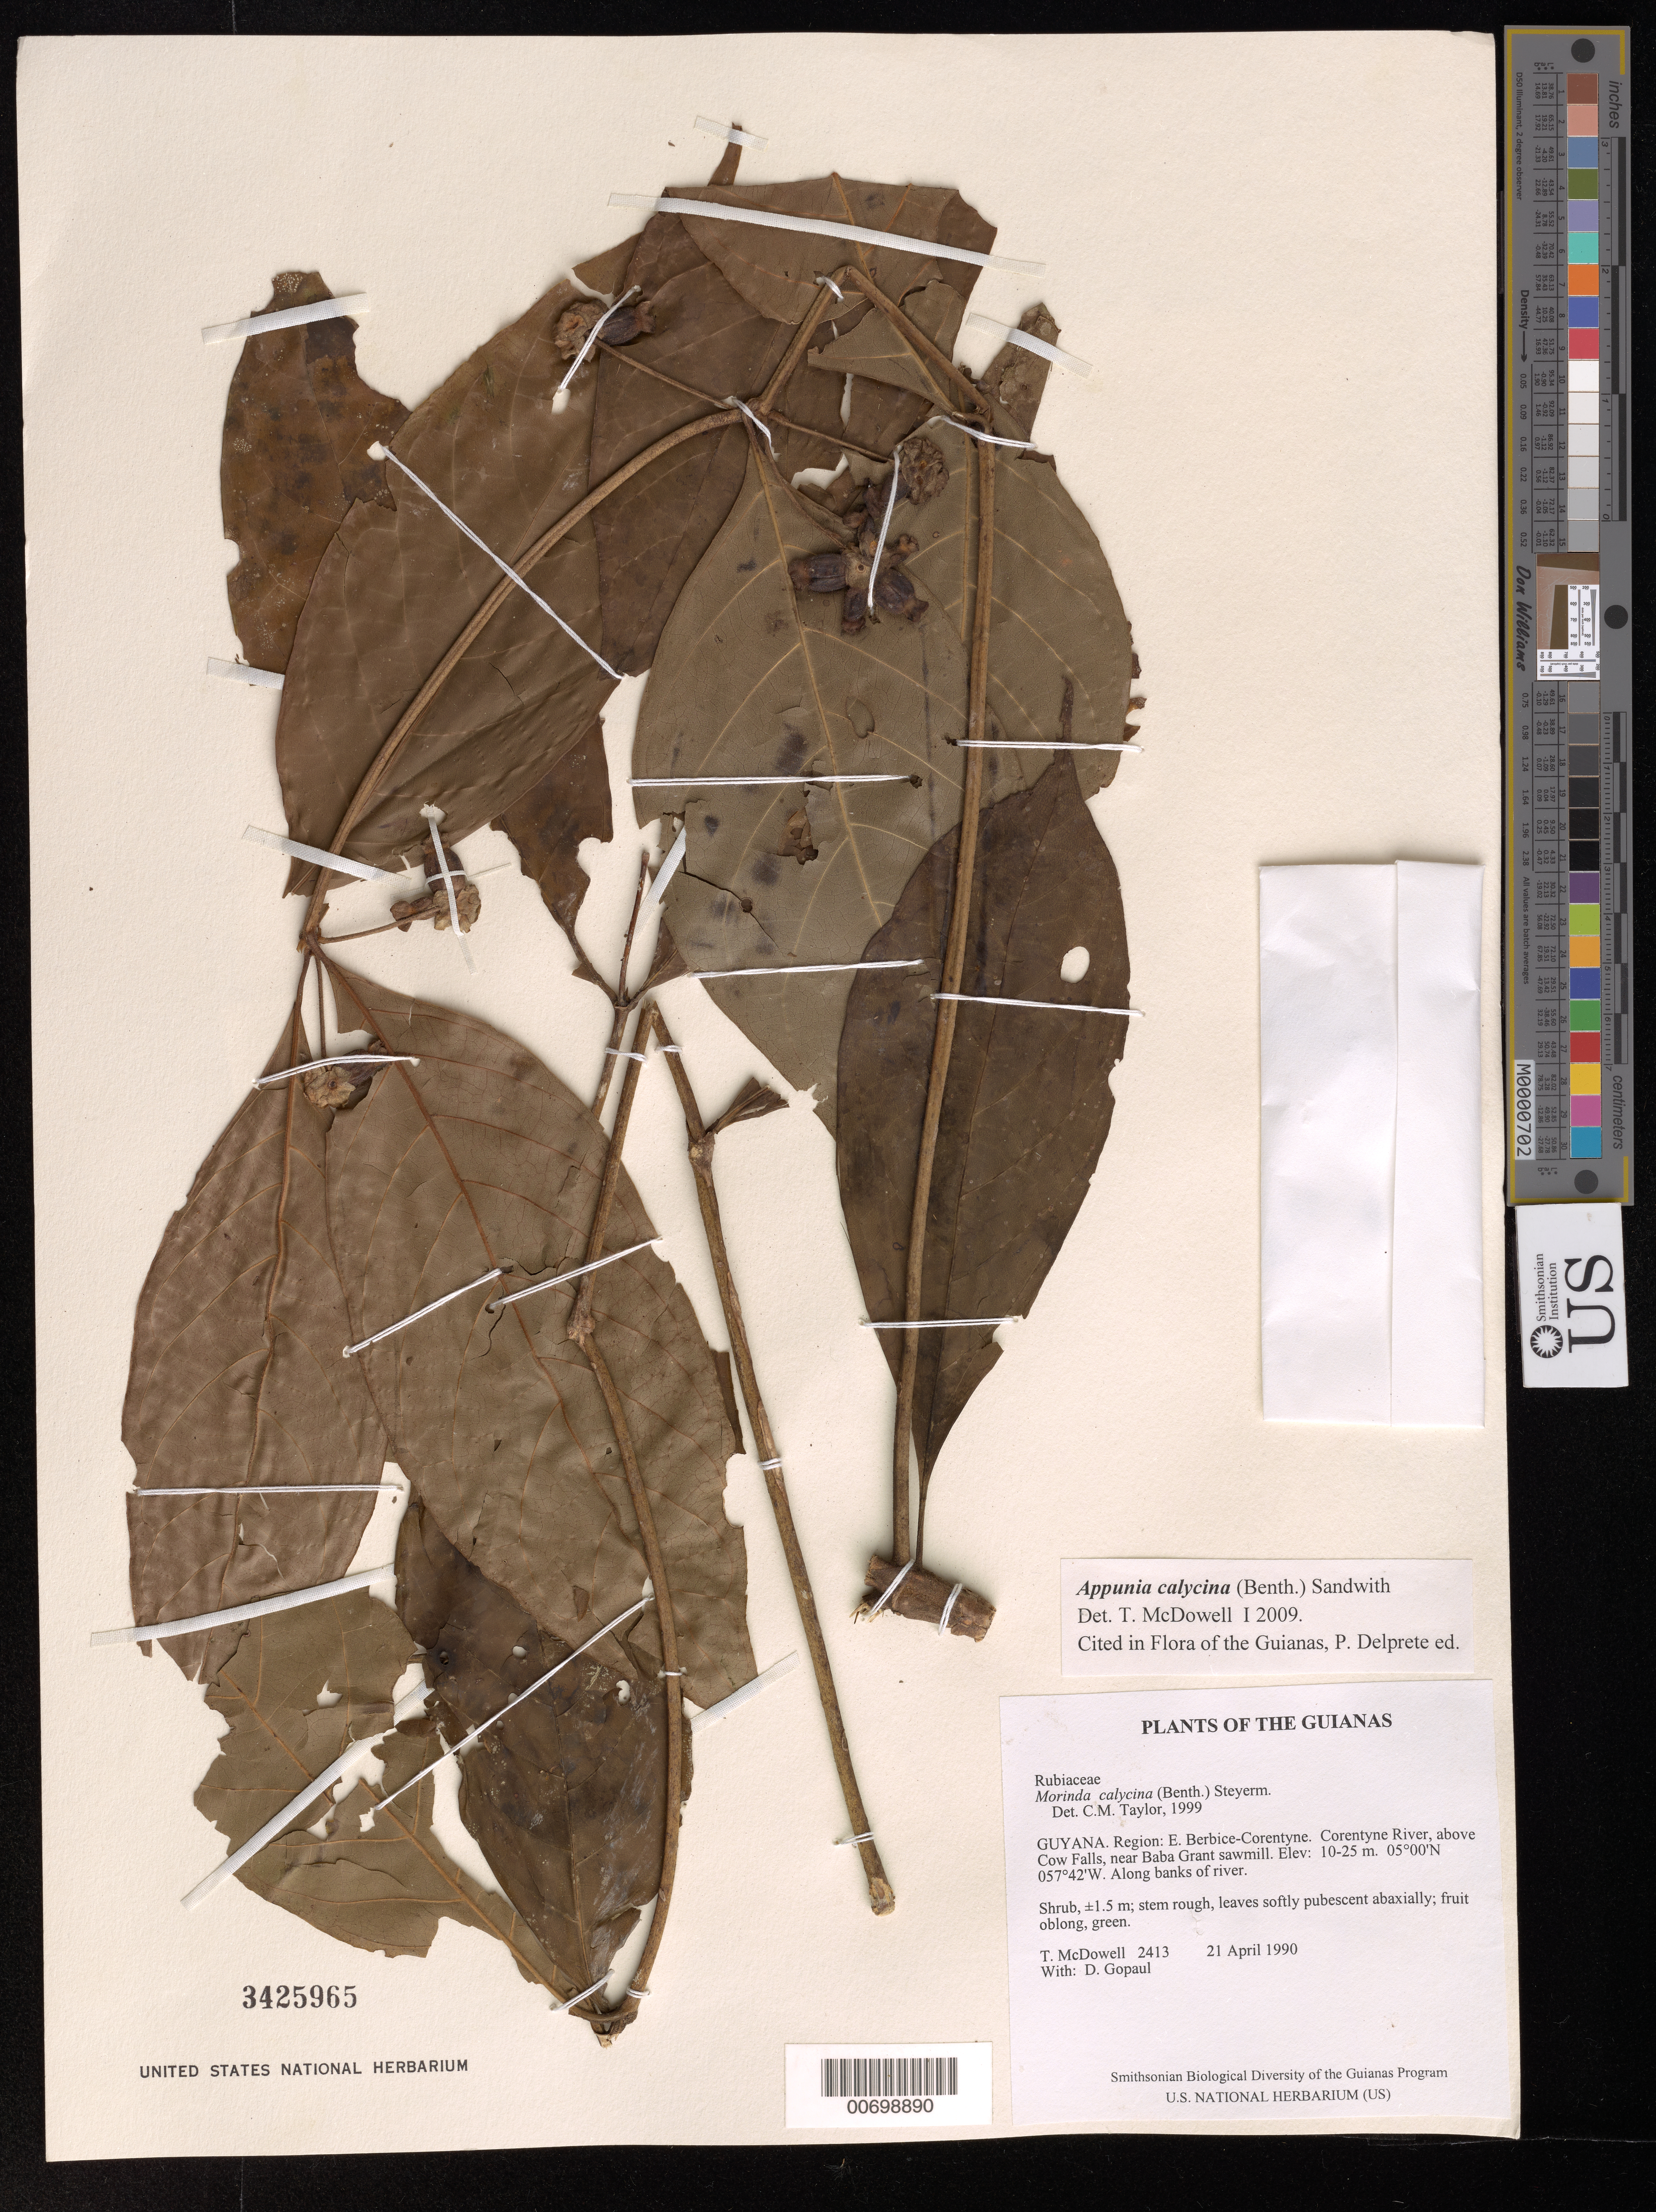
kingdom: Plantae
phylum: Tracheophyta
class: Magnoliopsida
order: Gentianales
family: Rubiaceae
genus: Appunia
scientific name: Appunia calycina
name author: (Benth.) Sandwith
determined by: McDowell, T.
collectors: T. McDowell & D. Gopaul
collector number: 2413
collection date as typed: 21 April 1990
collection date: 1990-04-21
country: Guyana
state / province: E. Berbice-Corentyne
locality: Corentyne River, above Cow Falls, near Baba Grant sawmill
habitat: Along banks of river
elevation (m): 10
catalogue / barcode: US 3425965